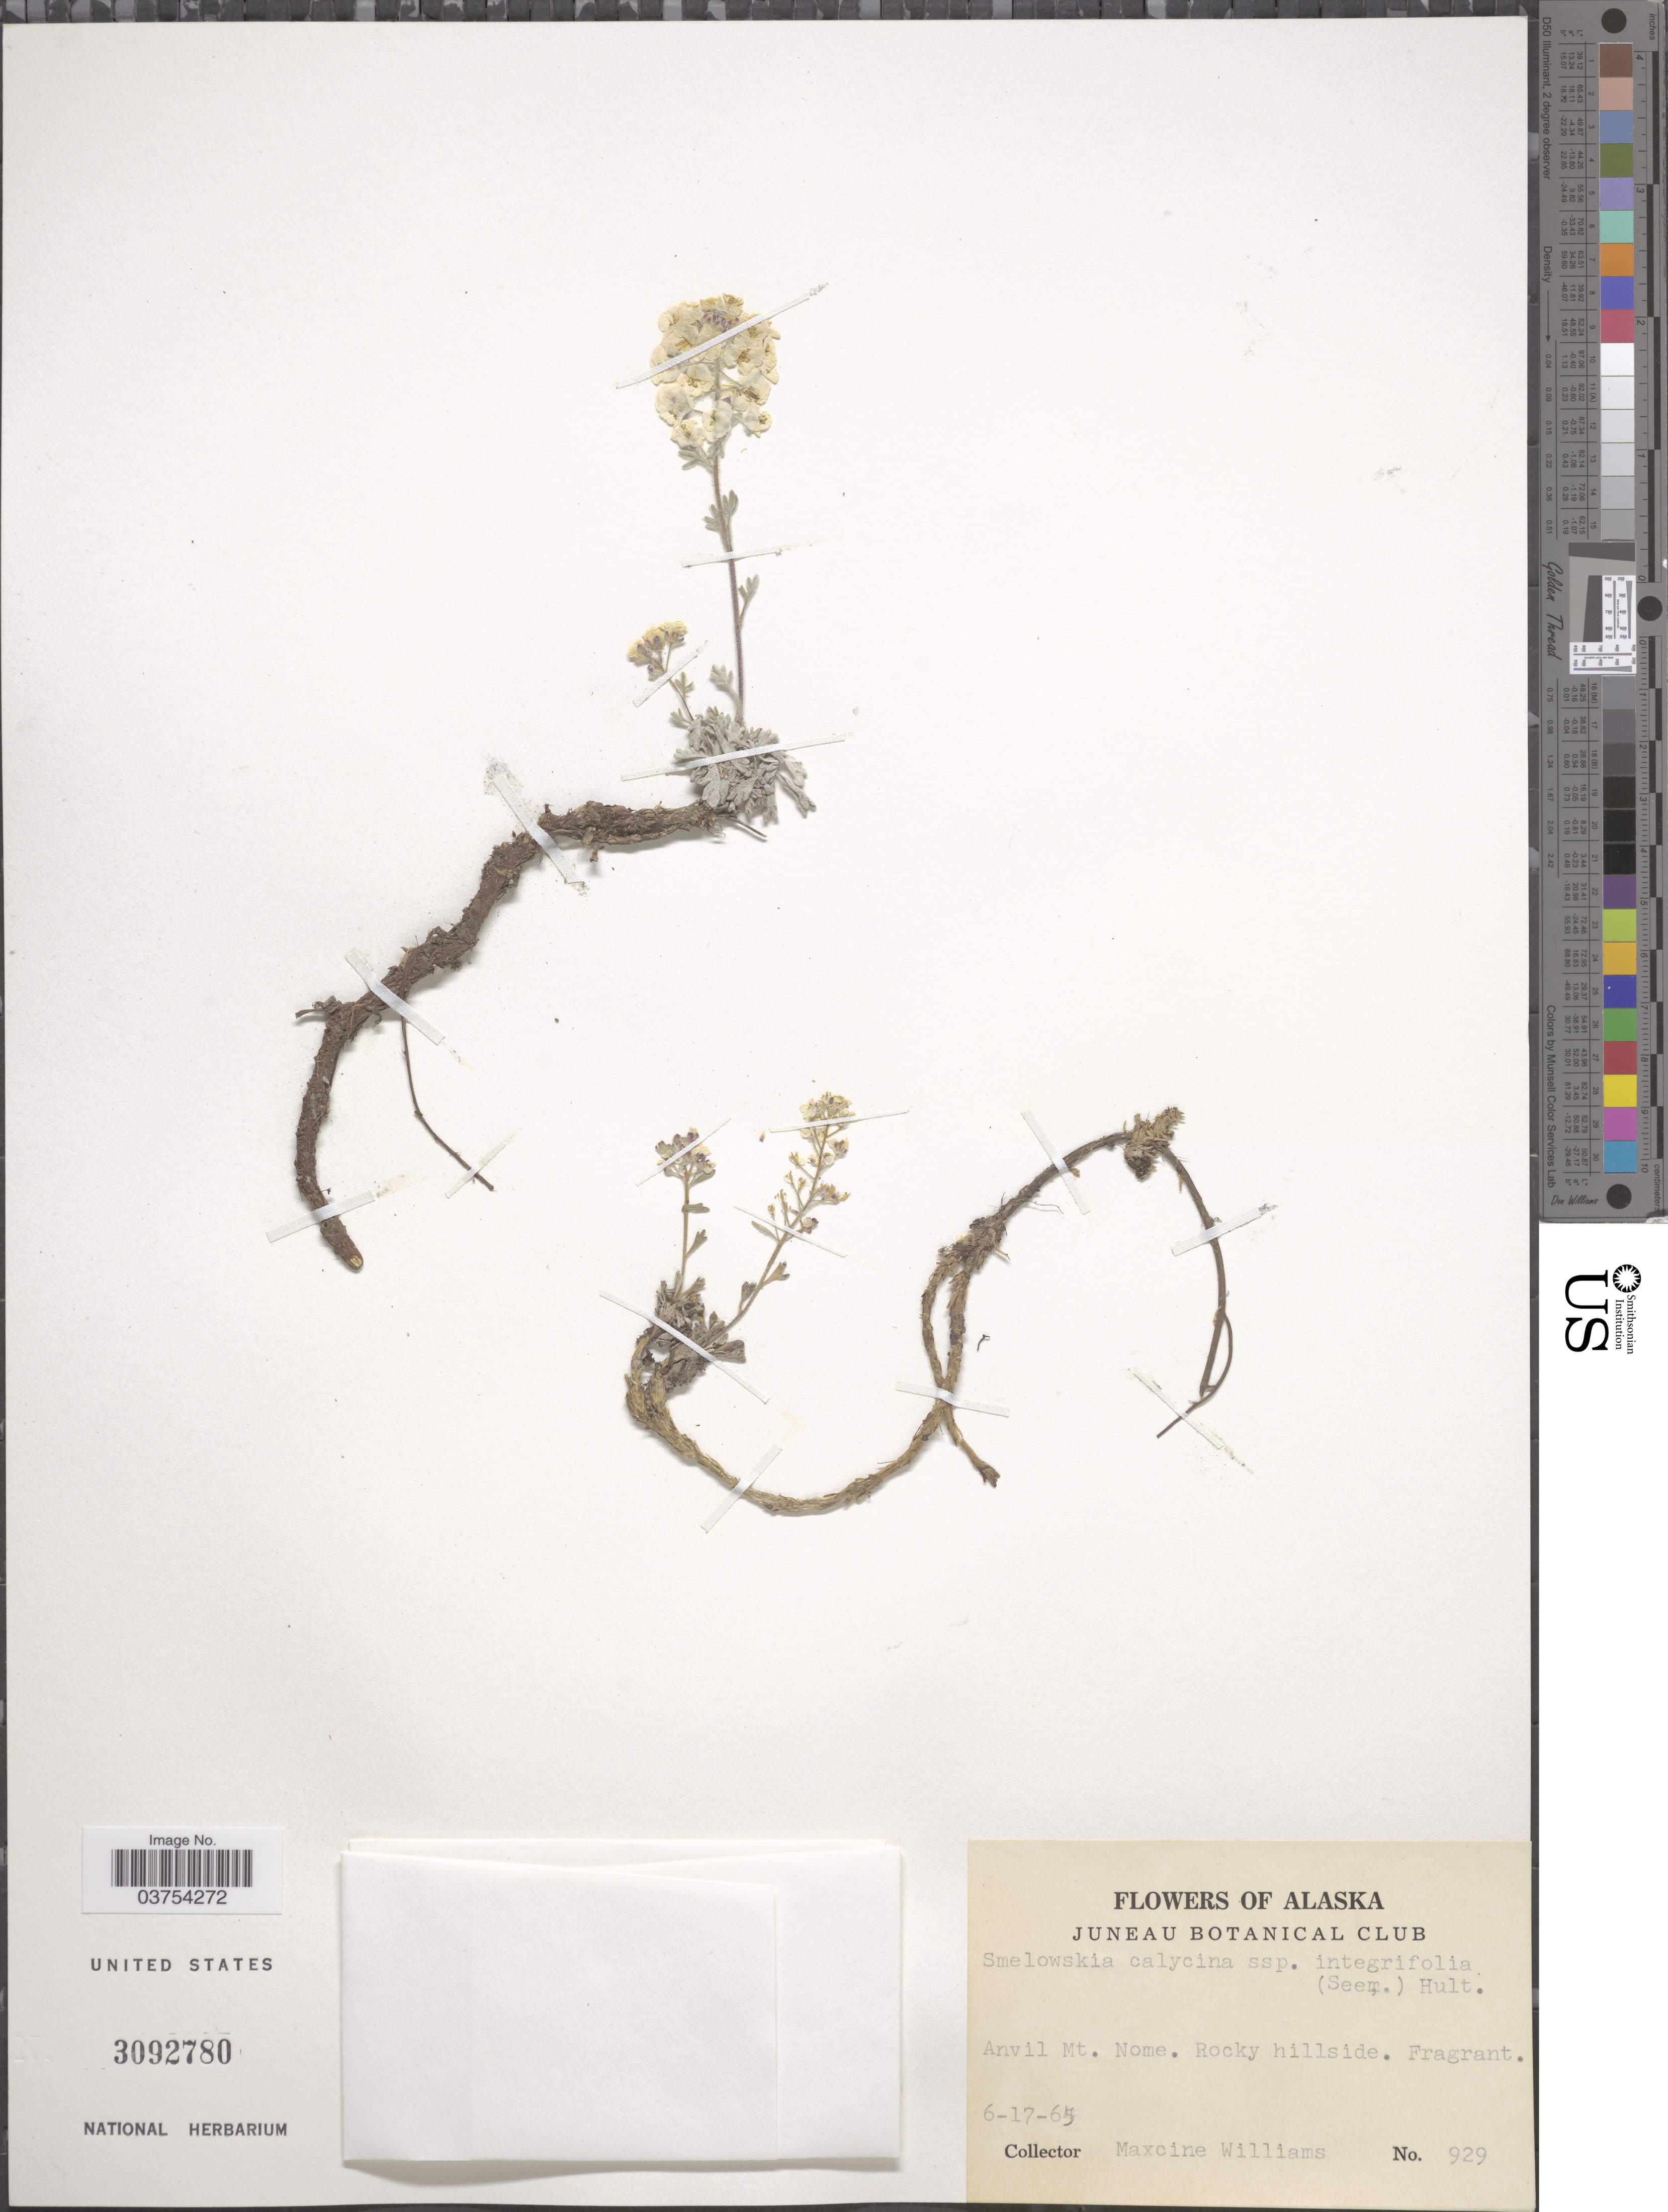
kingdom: Plantae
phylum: Tracheophyta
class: Magnoliopsida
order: Brassicales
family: Brassicaceae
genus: Smelowskia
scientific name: Smelowskia calycina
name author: (Stephan) C.A. Mey.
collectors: M. Williams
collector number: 929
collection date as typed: Transcribed d/m/y: 17/6/65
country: United States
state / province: Alaska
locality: Anvil Mt. Nome.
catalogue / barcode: US 3092780